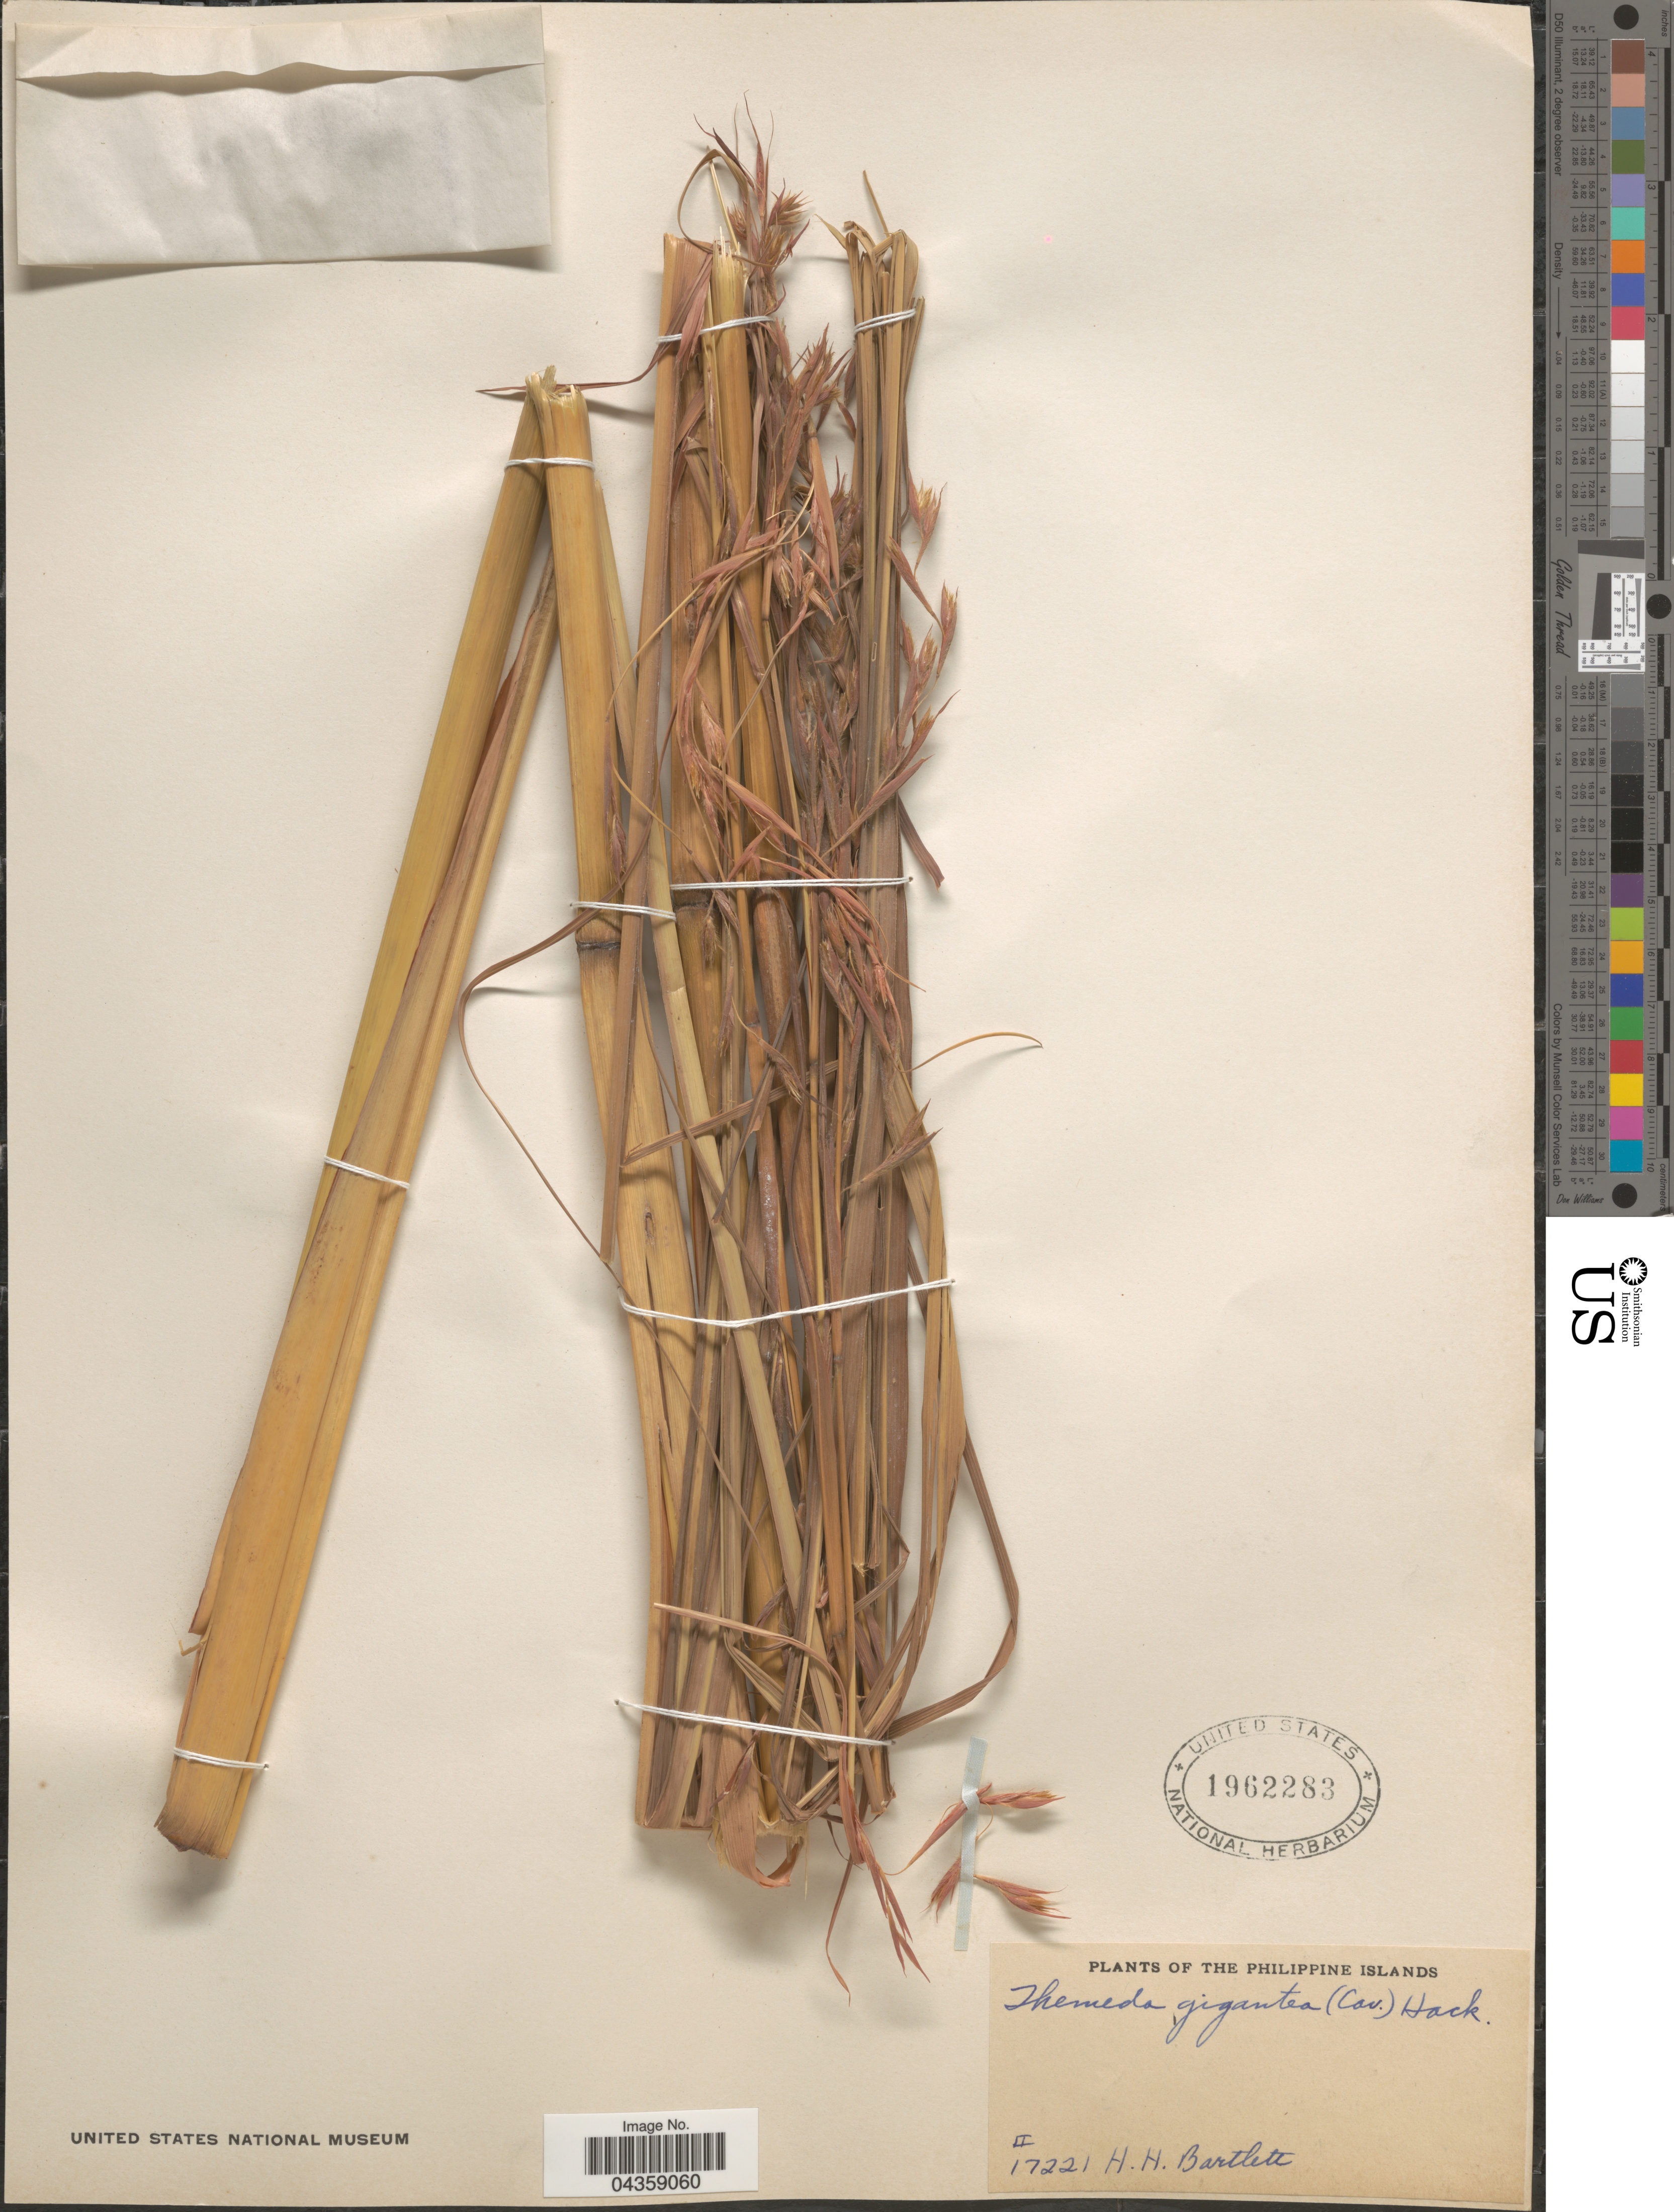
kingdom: Plantae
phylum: Tracheophyta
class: Liliopsida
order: Poales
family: Poaceae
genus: Themeda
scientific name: Themeda gigantea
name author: Hack.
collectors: H. H. Bartlett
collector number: II17221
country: Philippines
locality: The Philippine Islands.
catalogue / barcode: US 1962283